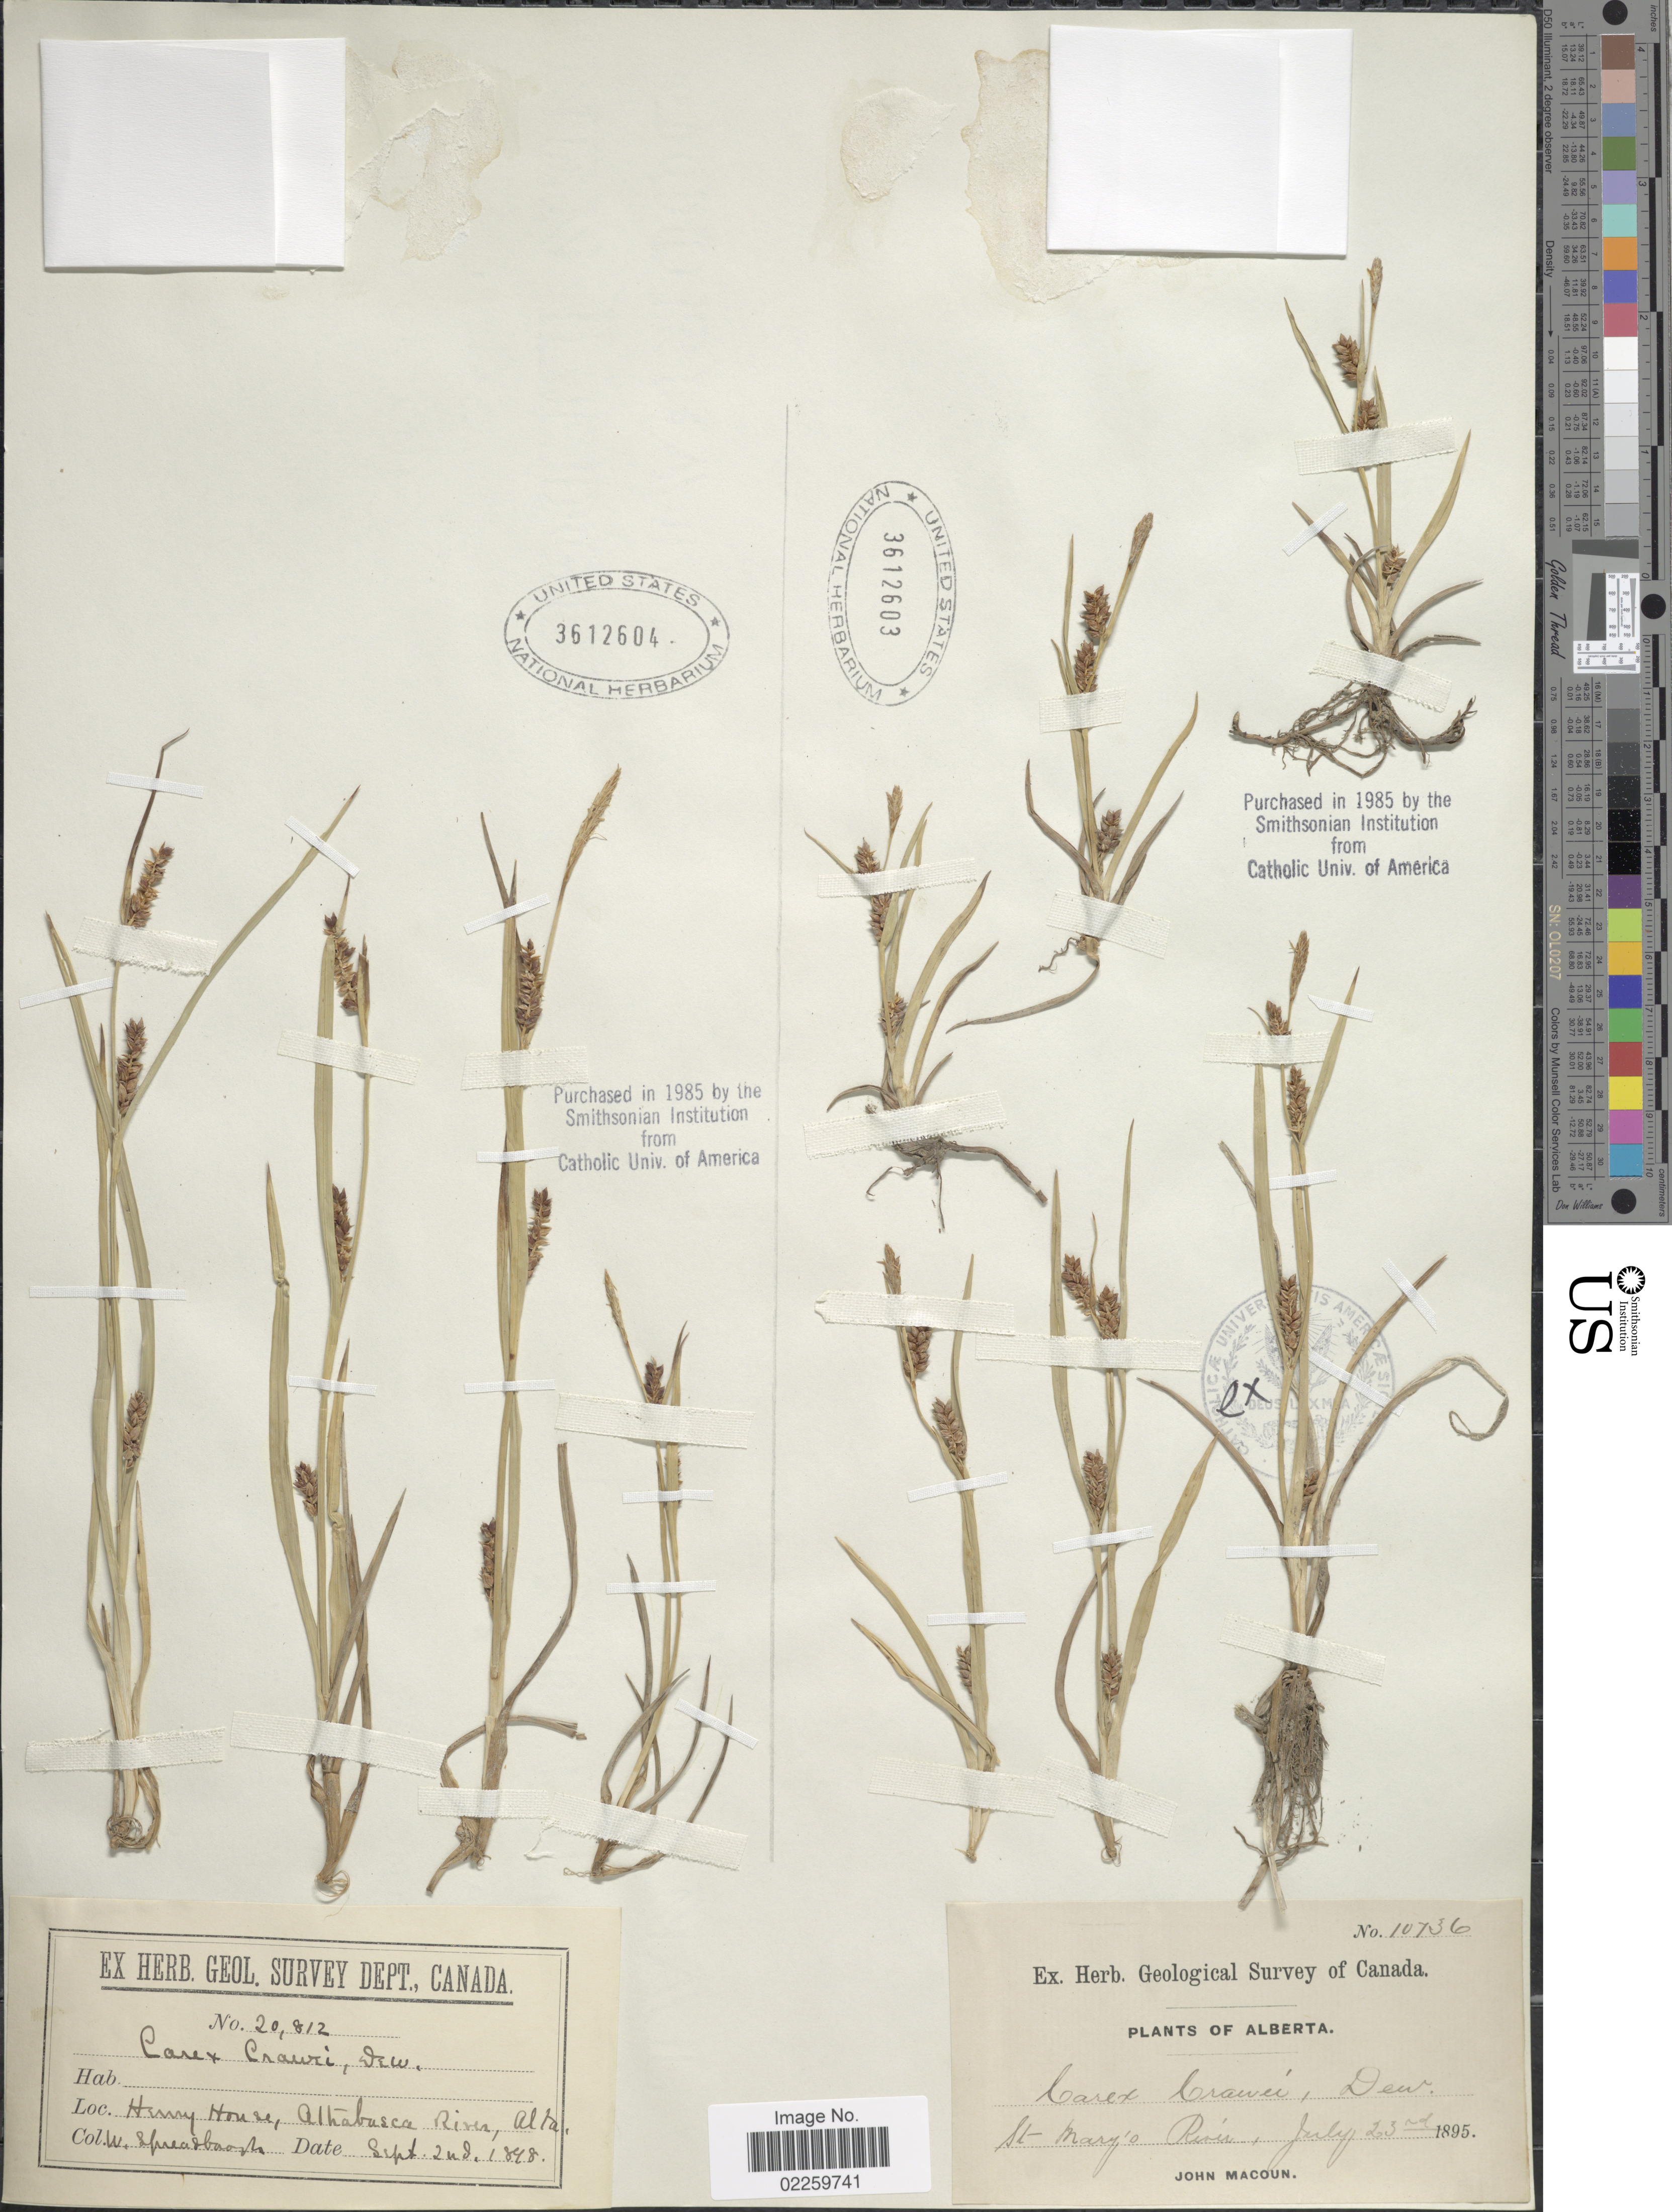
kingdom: Plantae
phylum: Tracheophyta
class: Liliopsida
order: Poales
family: Cyperaceae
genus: Carex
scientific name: Carex crawei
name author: Dewey ex Torr.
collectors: J. Macoun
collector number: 10736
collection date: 1895-07-23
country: Canada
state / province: Alberta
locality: St. Mary's River.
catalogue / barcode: US 3612603-2